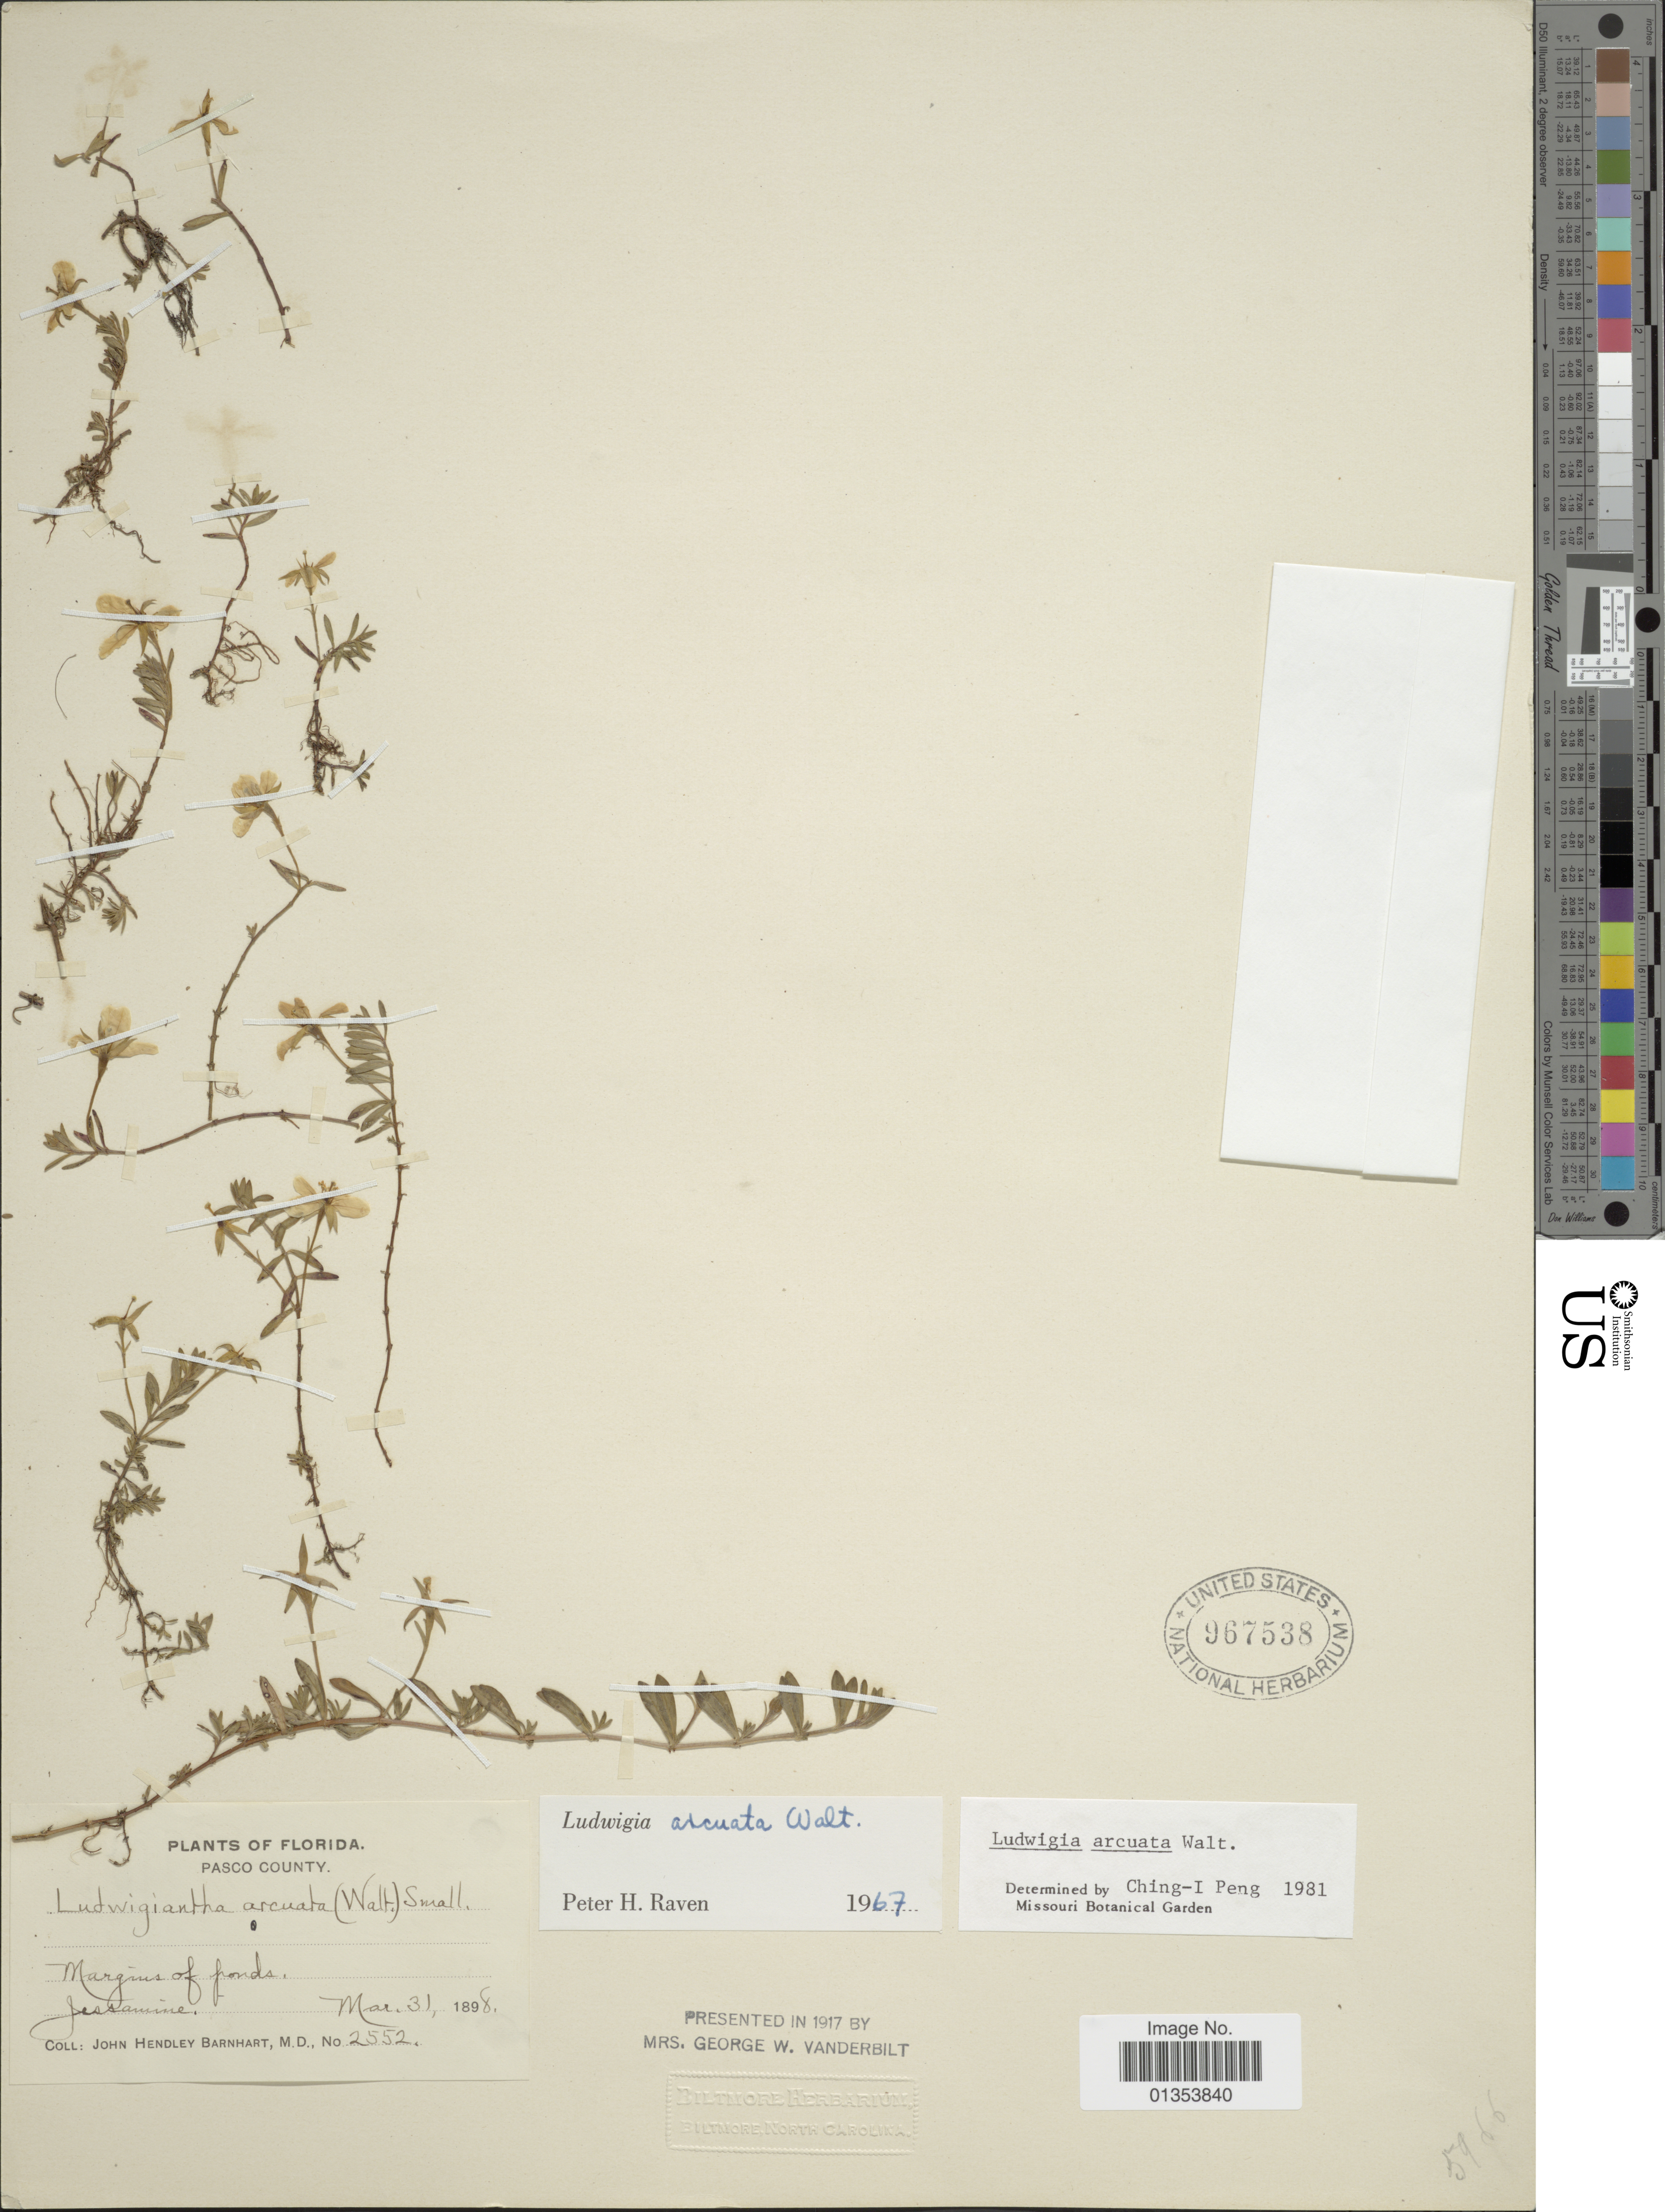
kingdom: Plantae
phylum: Tracheophyta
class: Magnoliopsida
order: Myrtales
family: Onagraceae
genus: Ludwigia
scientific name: Ludwigia arcuata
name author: Walter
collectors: J. H. Barnhart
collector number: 2552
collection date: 1898-03-31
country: United States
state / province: Florida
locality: Pasco County, Jessamine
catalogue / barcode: US 967538